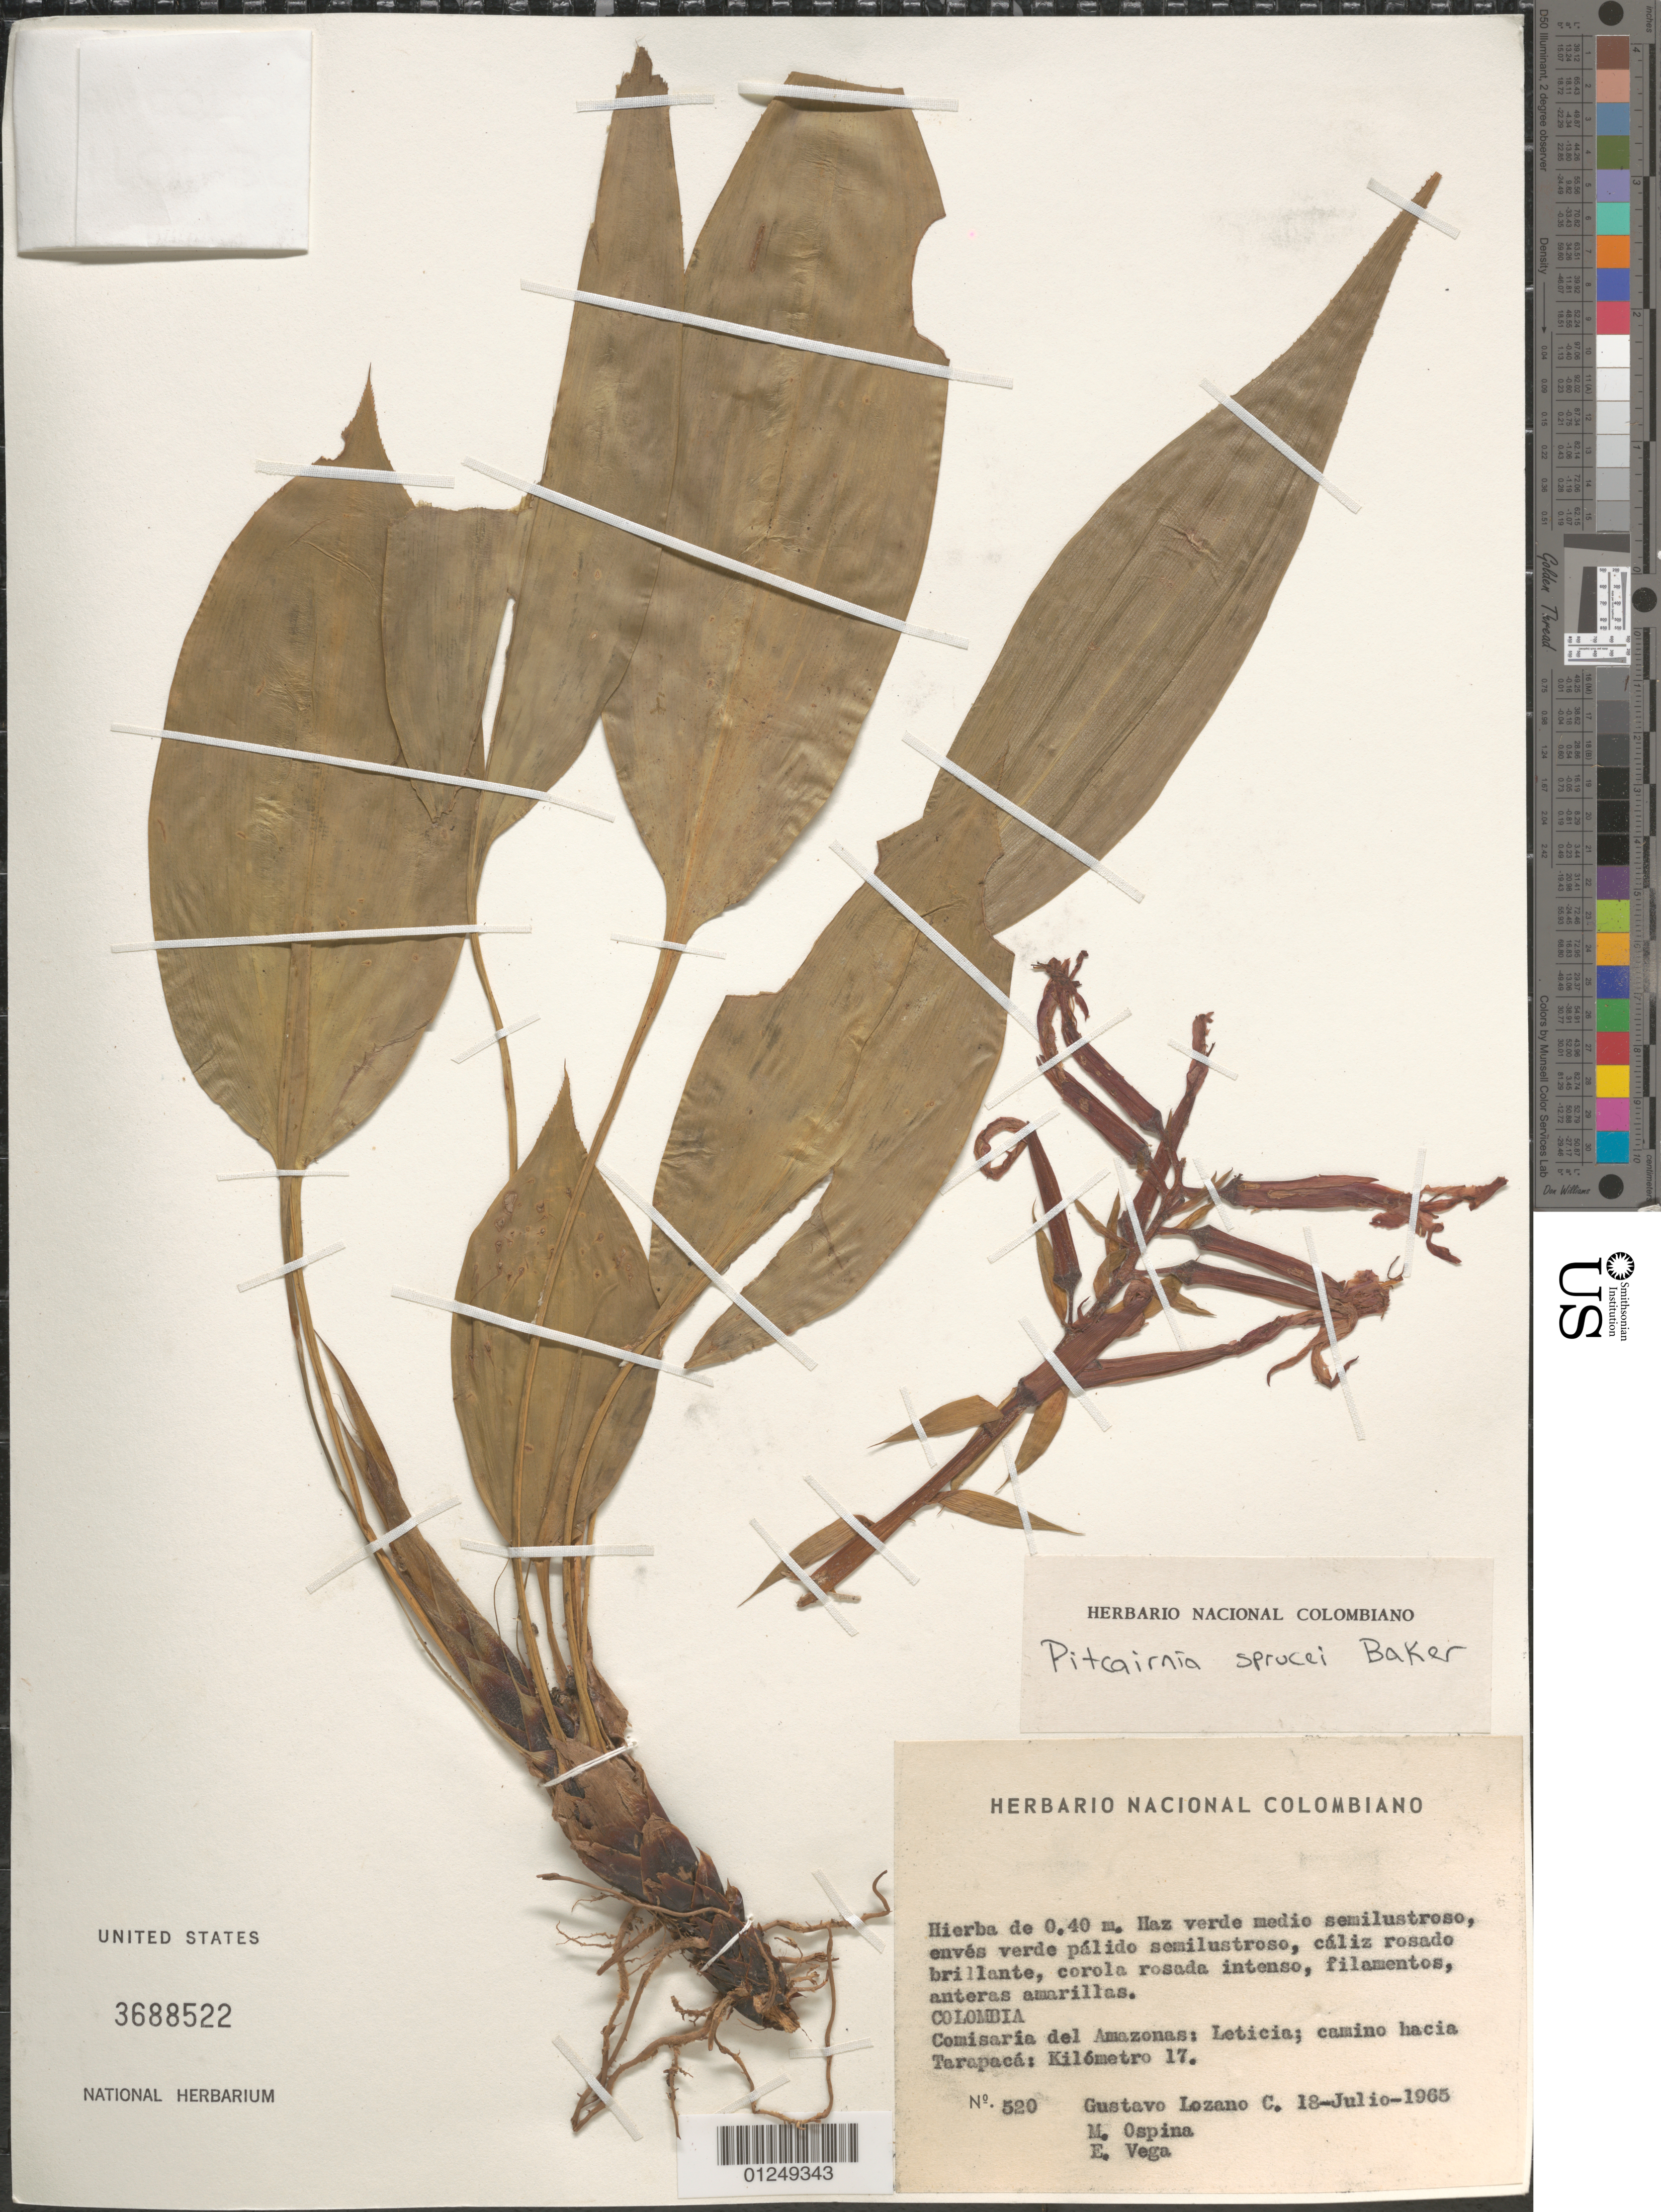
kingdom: Plantae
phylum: Tracheophyta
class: Liliopsida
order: Poales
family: Bromeliaceae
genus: Pitcairnia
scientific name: Pitcairnia sprucei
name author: Baker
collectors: G. Lozano-Contreras, M. Ospina & E. Vega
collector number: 520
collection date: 1965-07-18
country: Colombia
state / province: Amazônas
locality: Leticia; camino hacia Tarapacá: Kilómetro 17.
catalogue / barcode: US 3688522